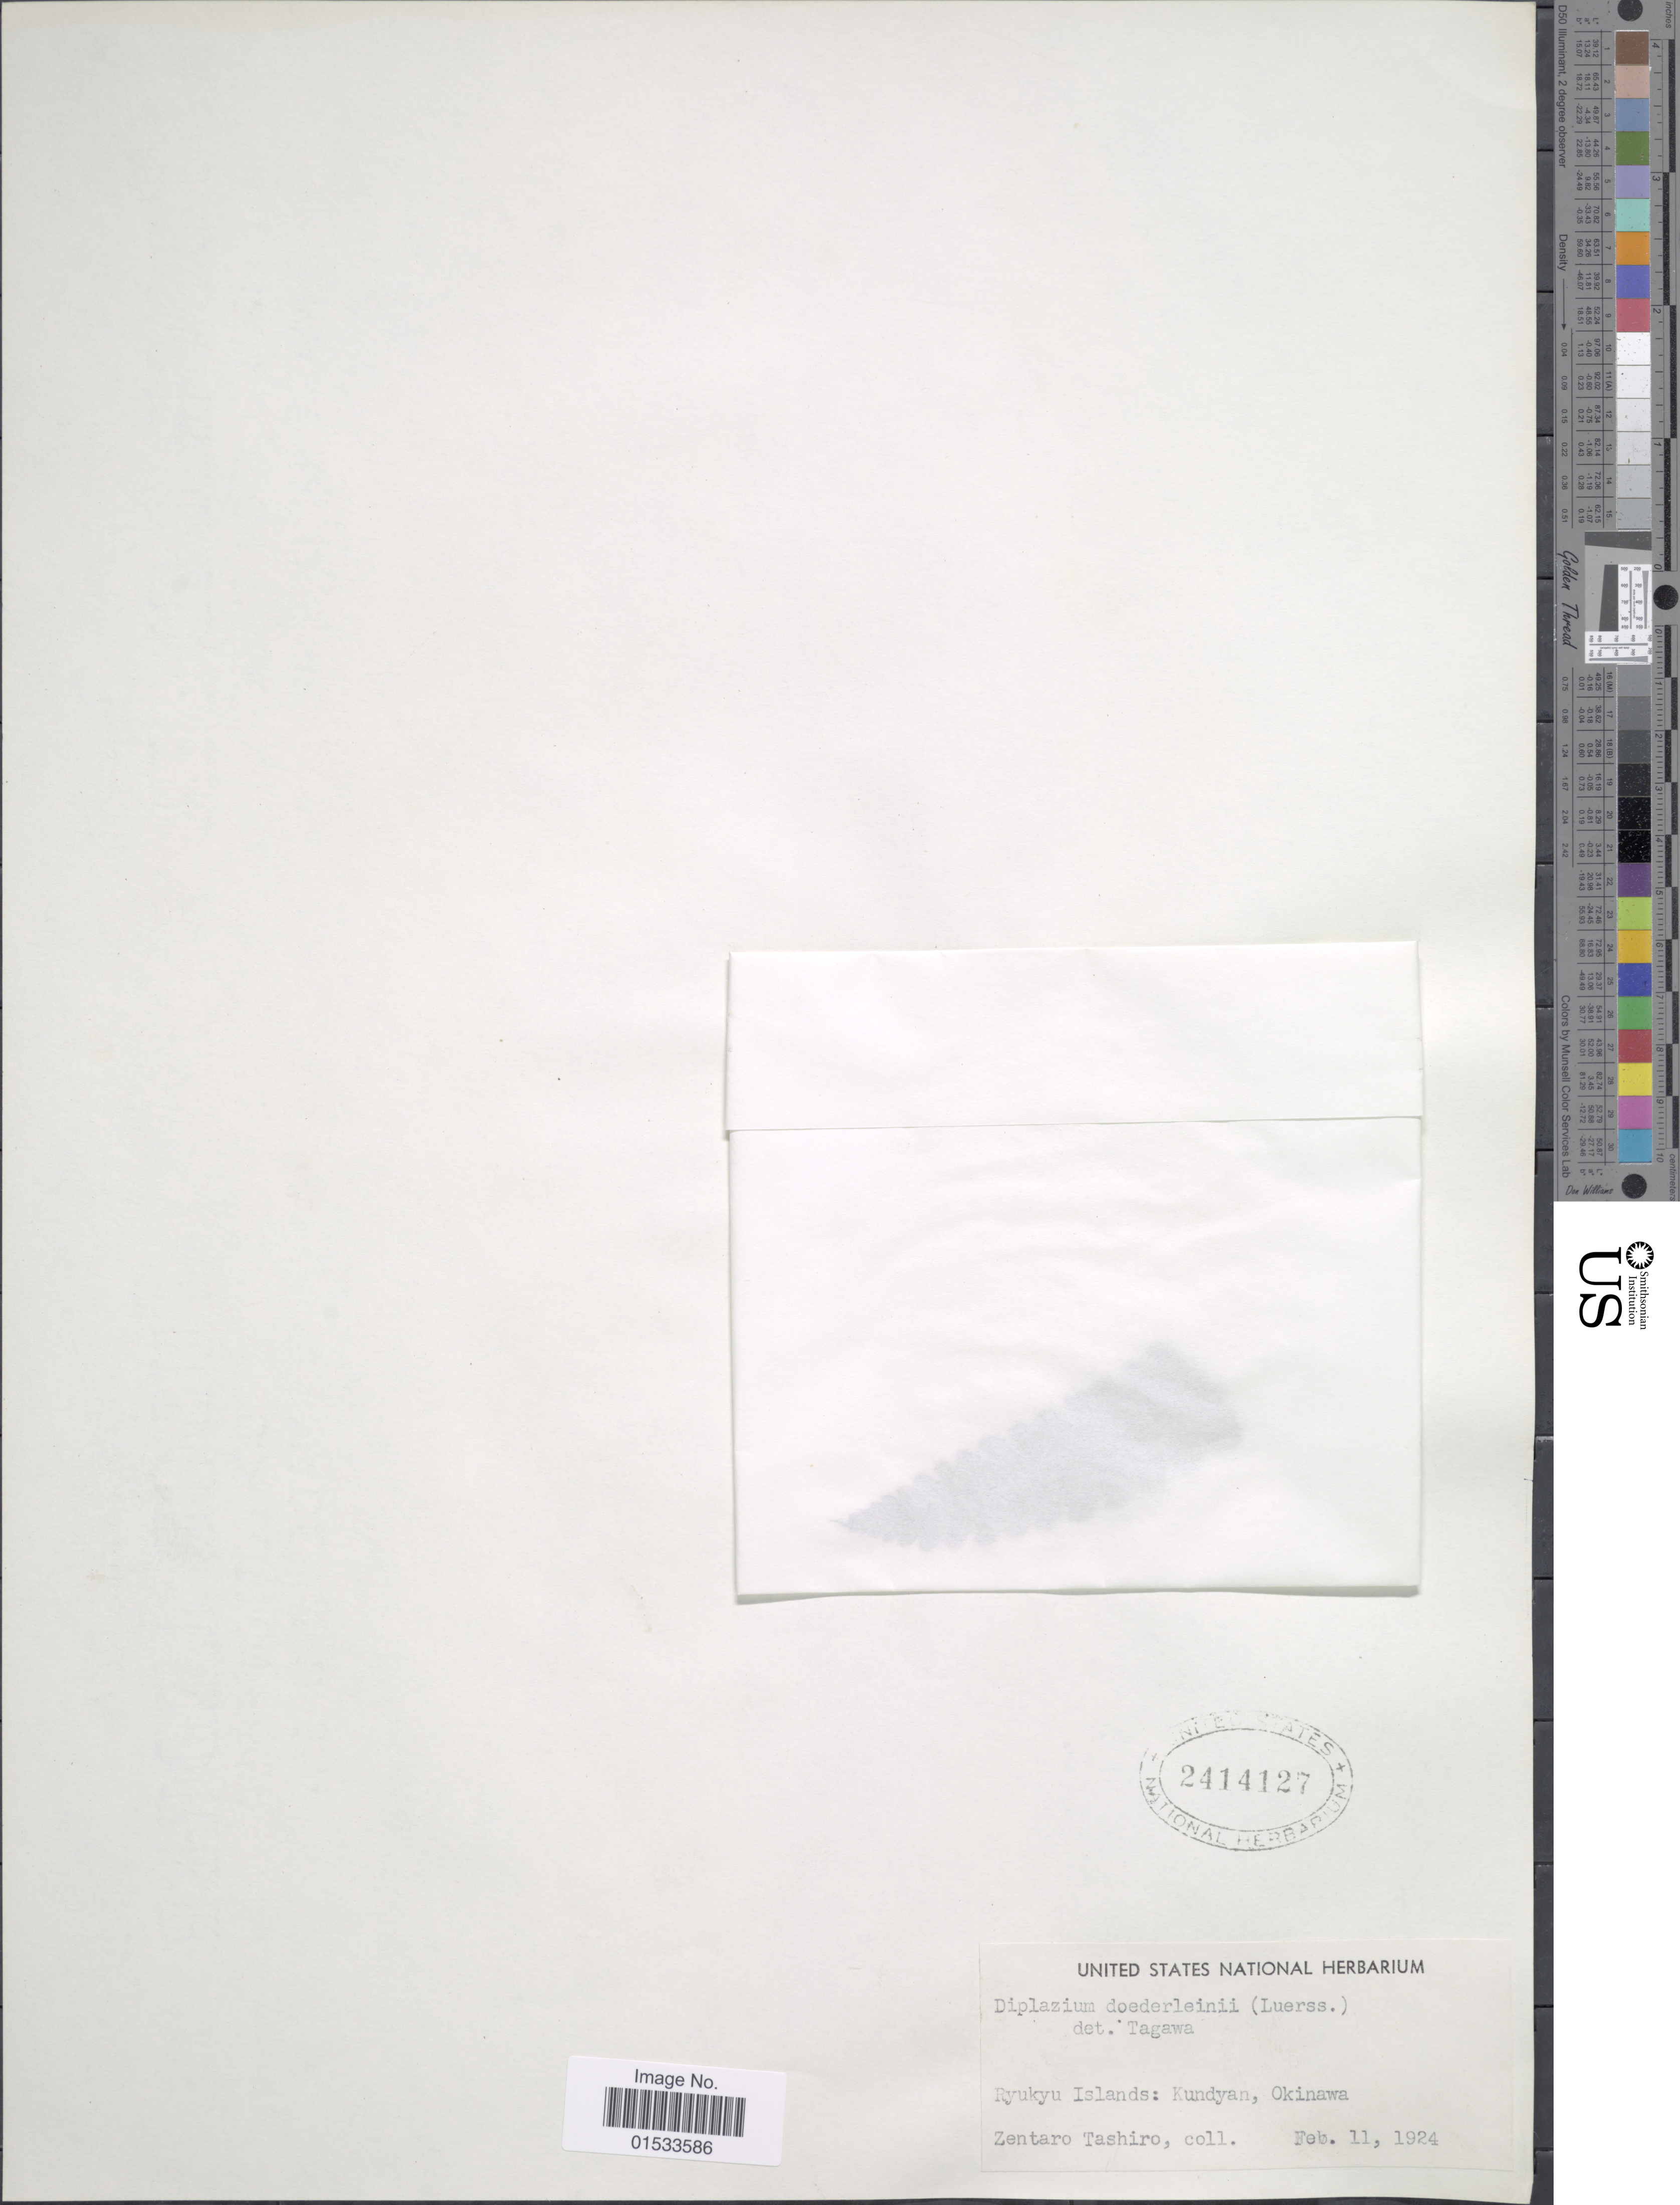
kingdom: Plantae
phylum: Tracheophyta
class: Polypodiopsida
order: Polypodiales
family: Athyriaceae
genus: Diplazium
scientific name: Diplazium doederleinii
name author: (Luerss.) Makino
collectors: Z. Tashiro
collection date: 1924-02-11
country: Japan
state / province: Okinawa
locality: Ryukyu Islands: Kundyan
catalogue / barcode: US 2414127